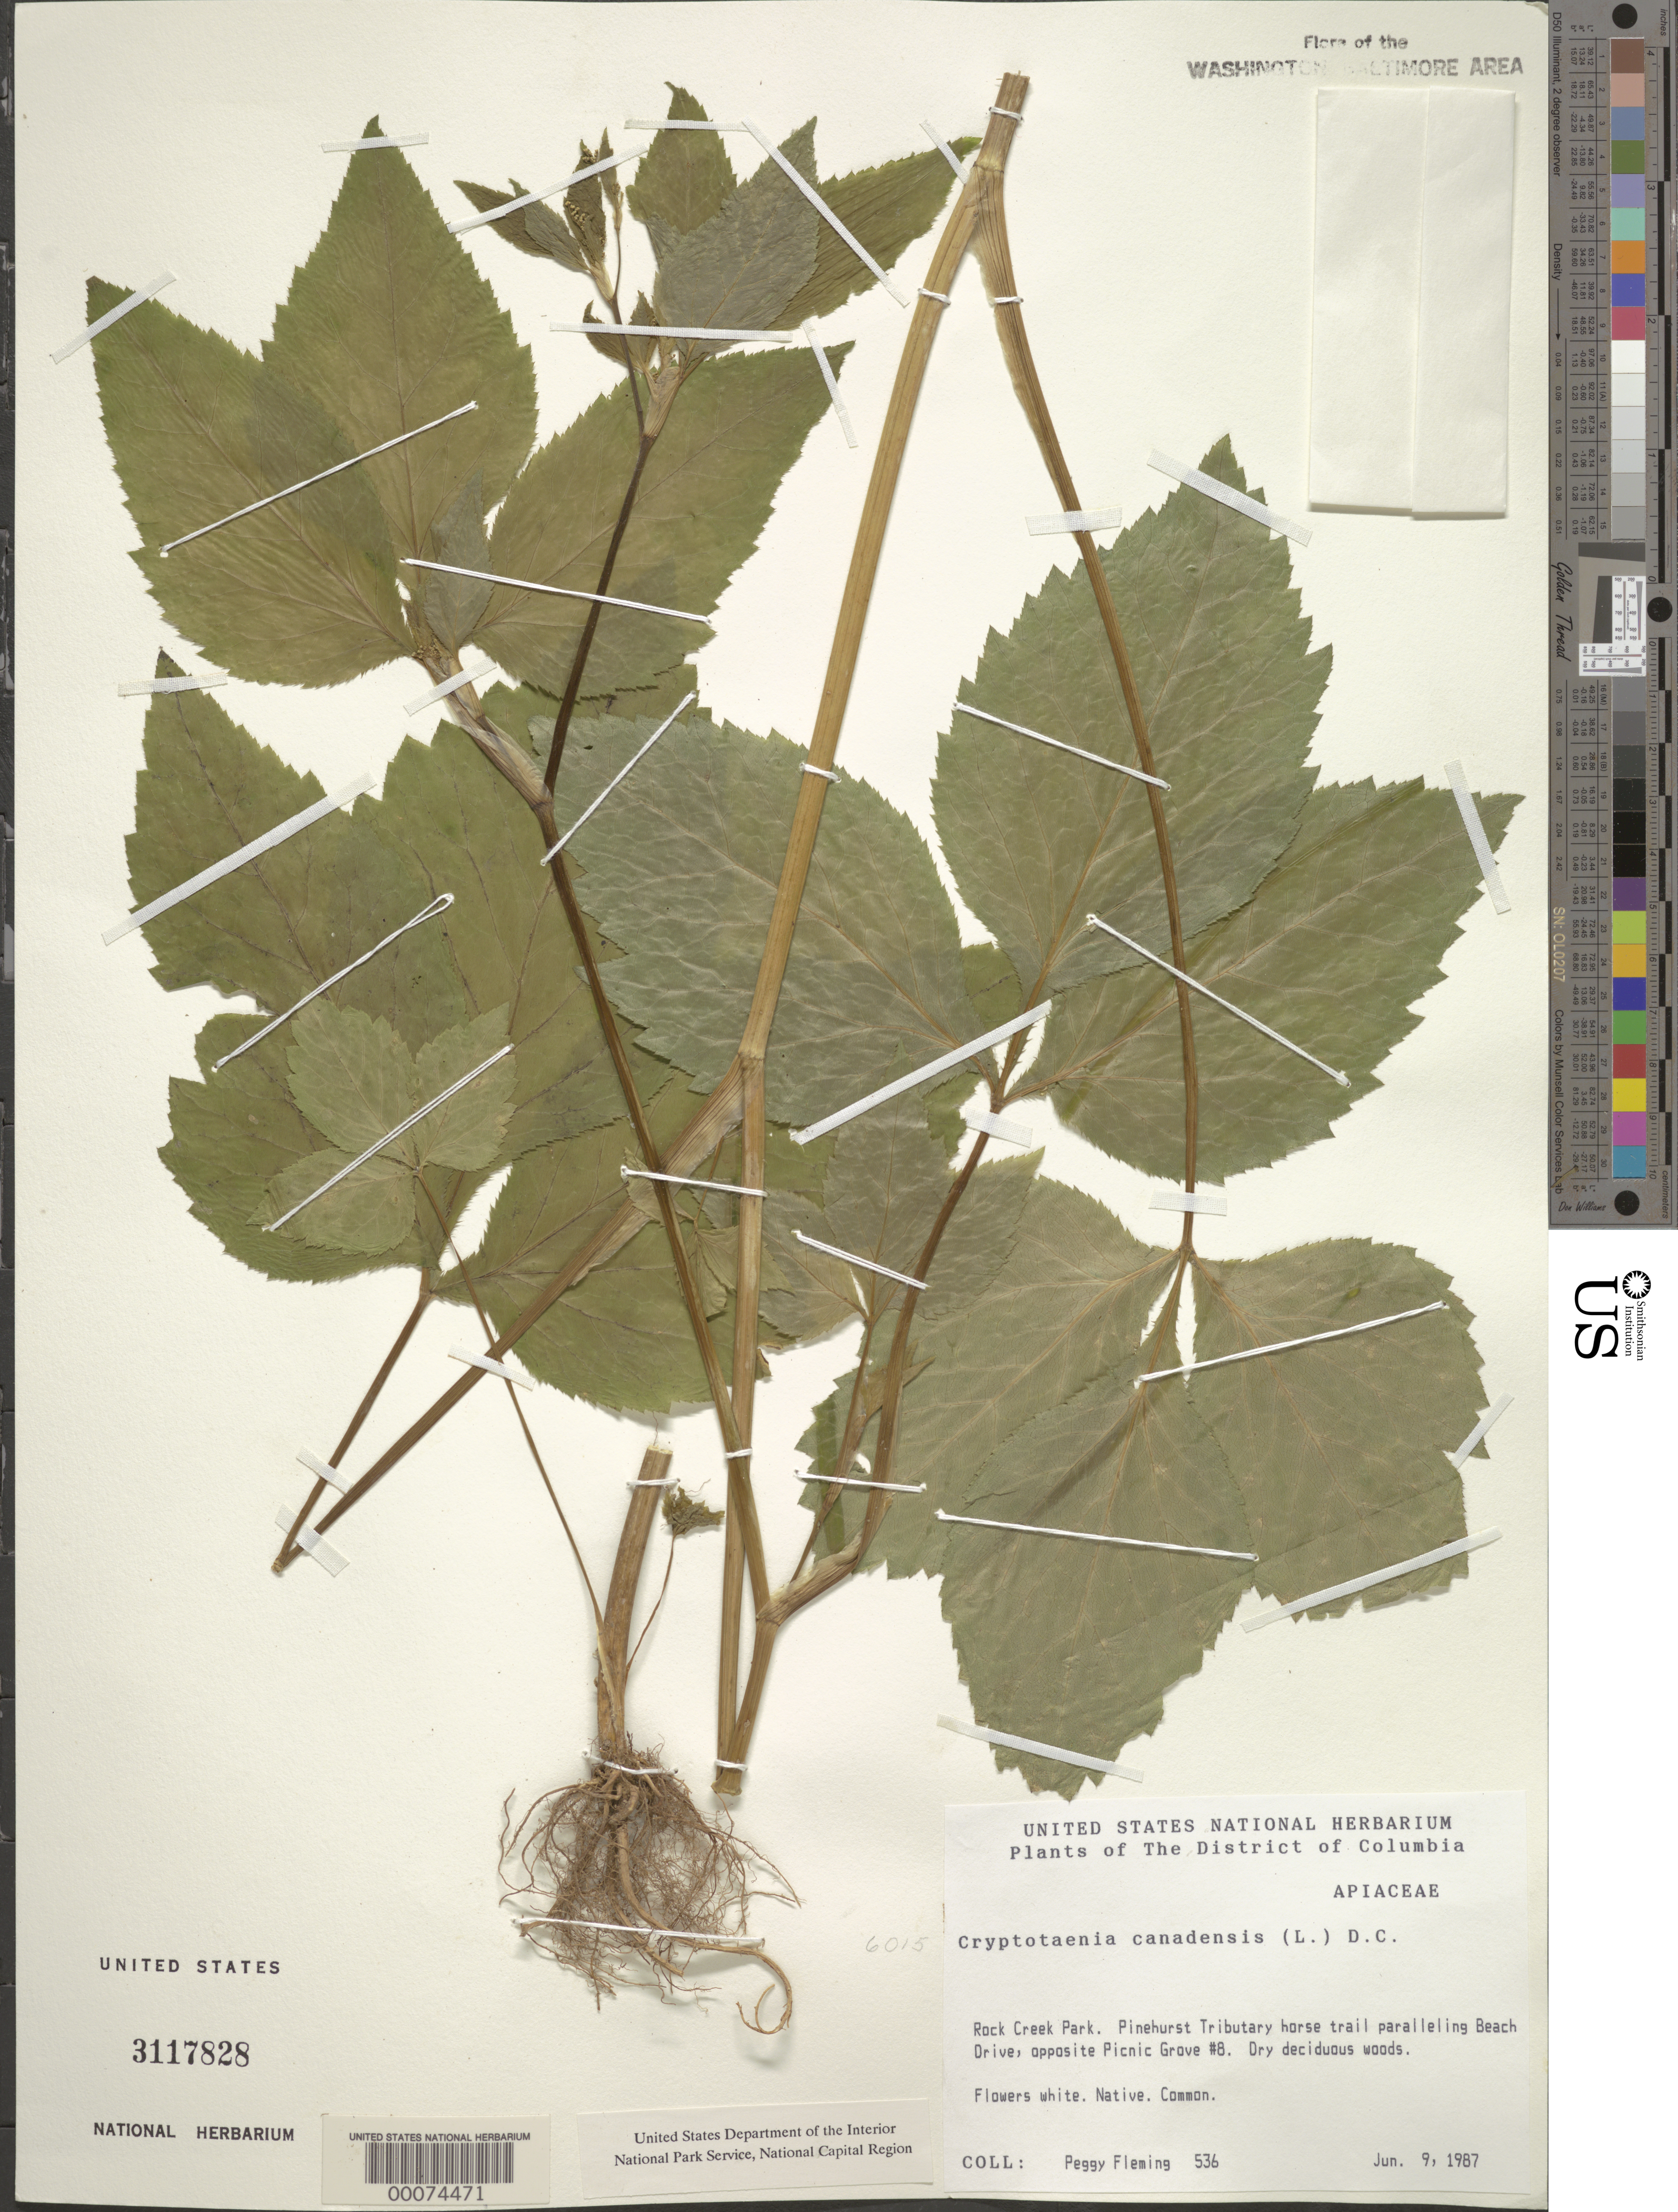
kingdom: Plantae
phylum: Tracheophyta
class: Magnoliopsida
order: Apiales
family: Apiaceae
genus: Cryptotaenia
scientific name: Cryptotaenia canadensis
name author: (L.) DC.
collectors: P. Fleming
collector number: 536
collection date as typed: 09 Jun 1987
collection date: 1987-06-09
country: United States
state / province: District of Columbia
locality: Rock Creek Park. Pinehurst Tributary Horse trail paralleling Beach Drive, opposite picnic Grove #8. Rock Creek Park & vicinity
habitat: Dry deciduous woods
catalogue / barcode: US 3117828